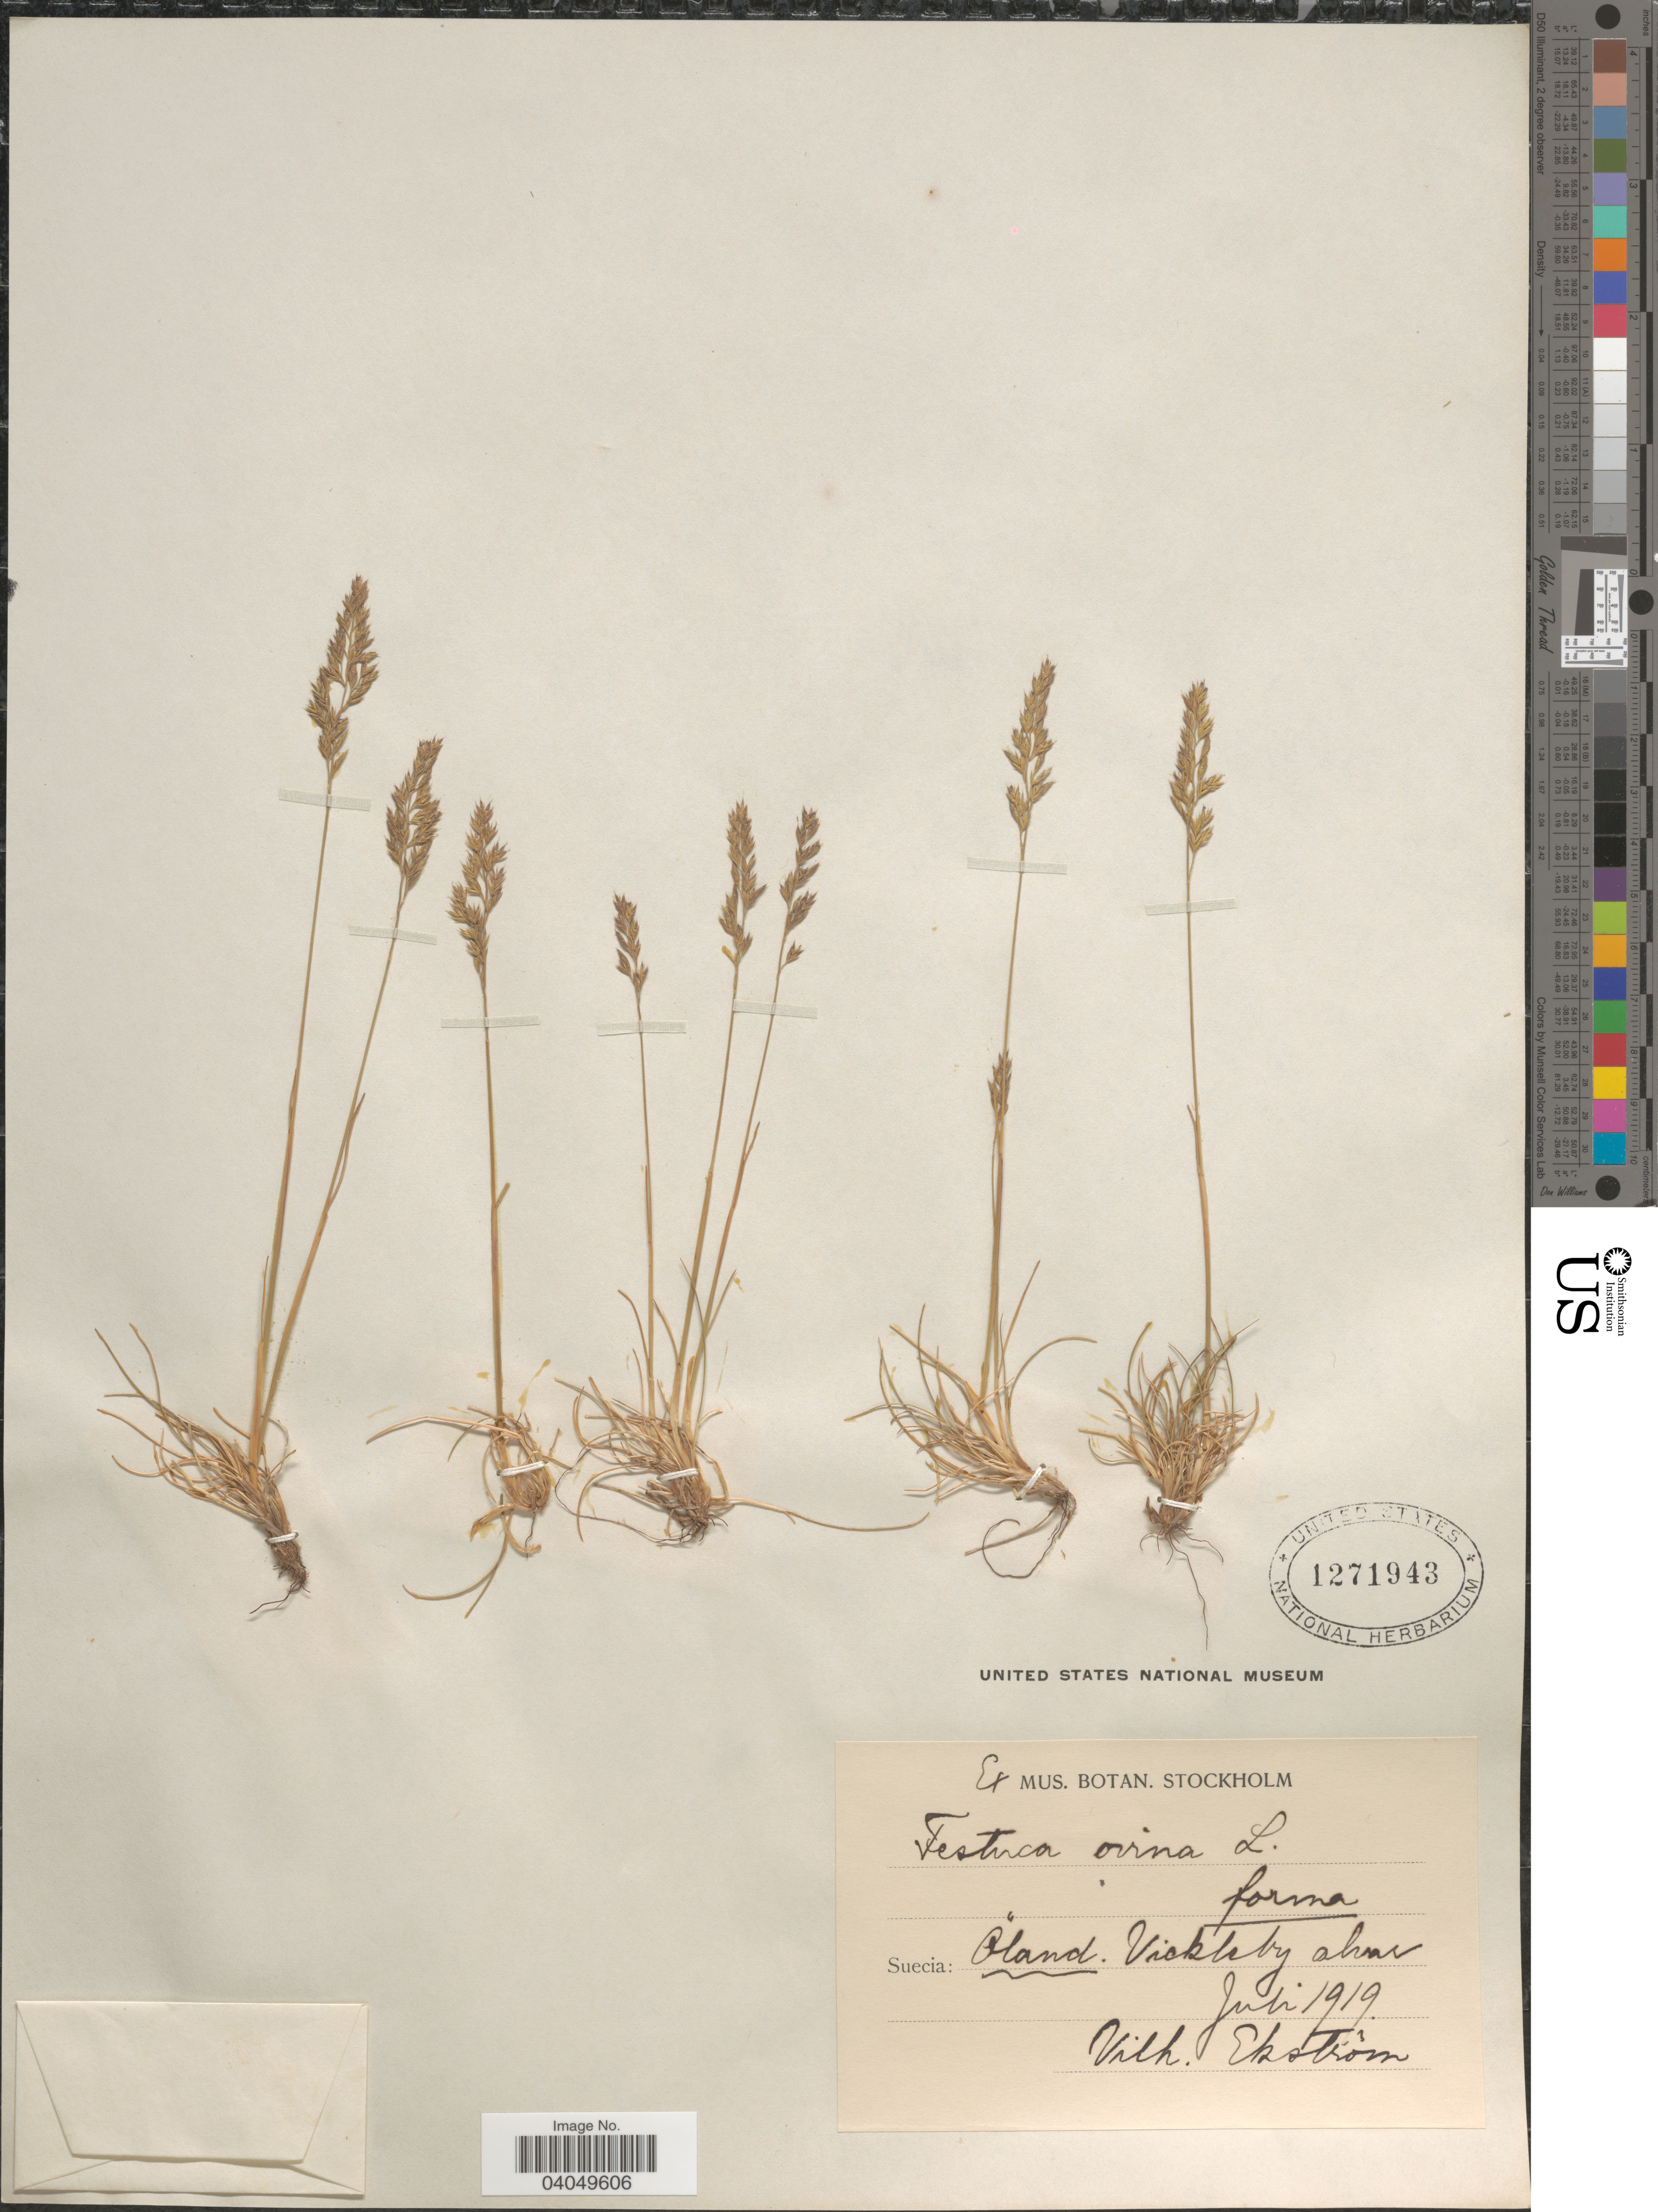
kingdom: Plantae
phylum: Tracheophyta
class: Liliopsida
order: Poales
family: Poaceae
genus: Festuca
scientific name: Festuca ovina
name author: L.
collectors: V. Ekstrom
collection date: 1919-07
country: Sweden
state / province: Kalmar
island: Oland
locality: Suecica: Öland. Vickleby ahur.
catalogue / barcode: US 1271943